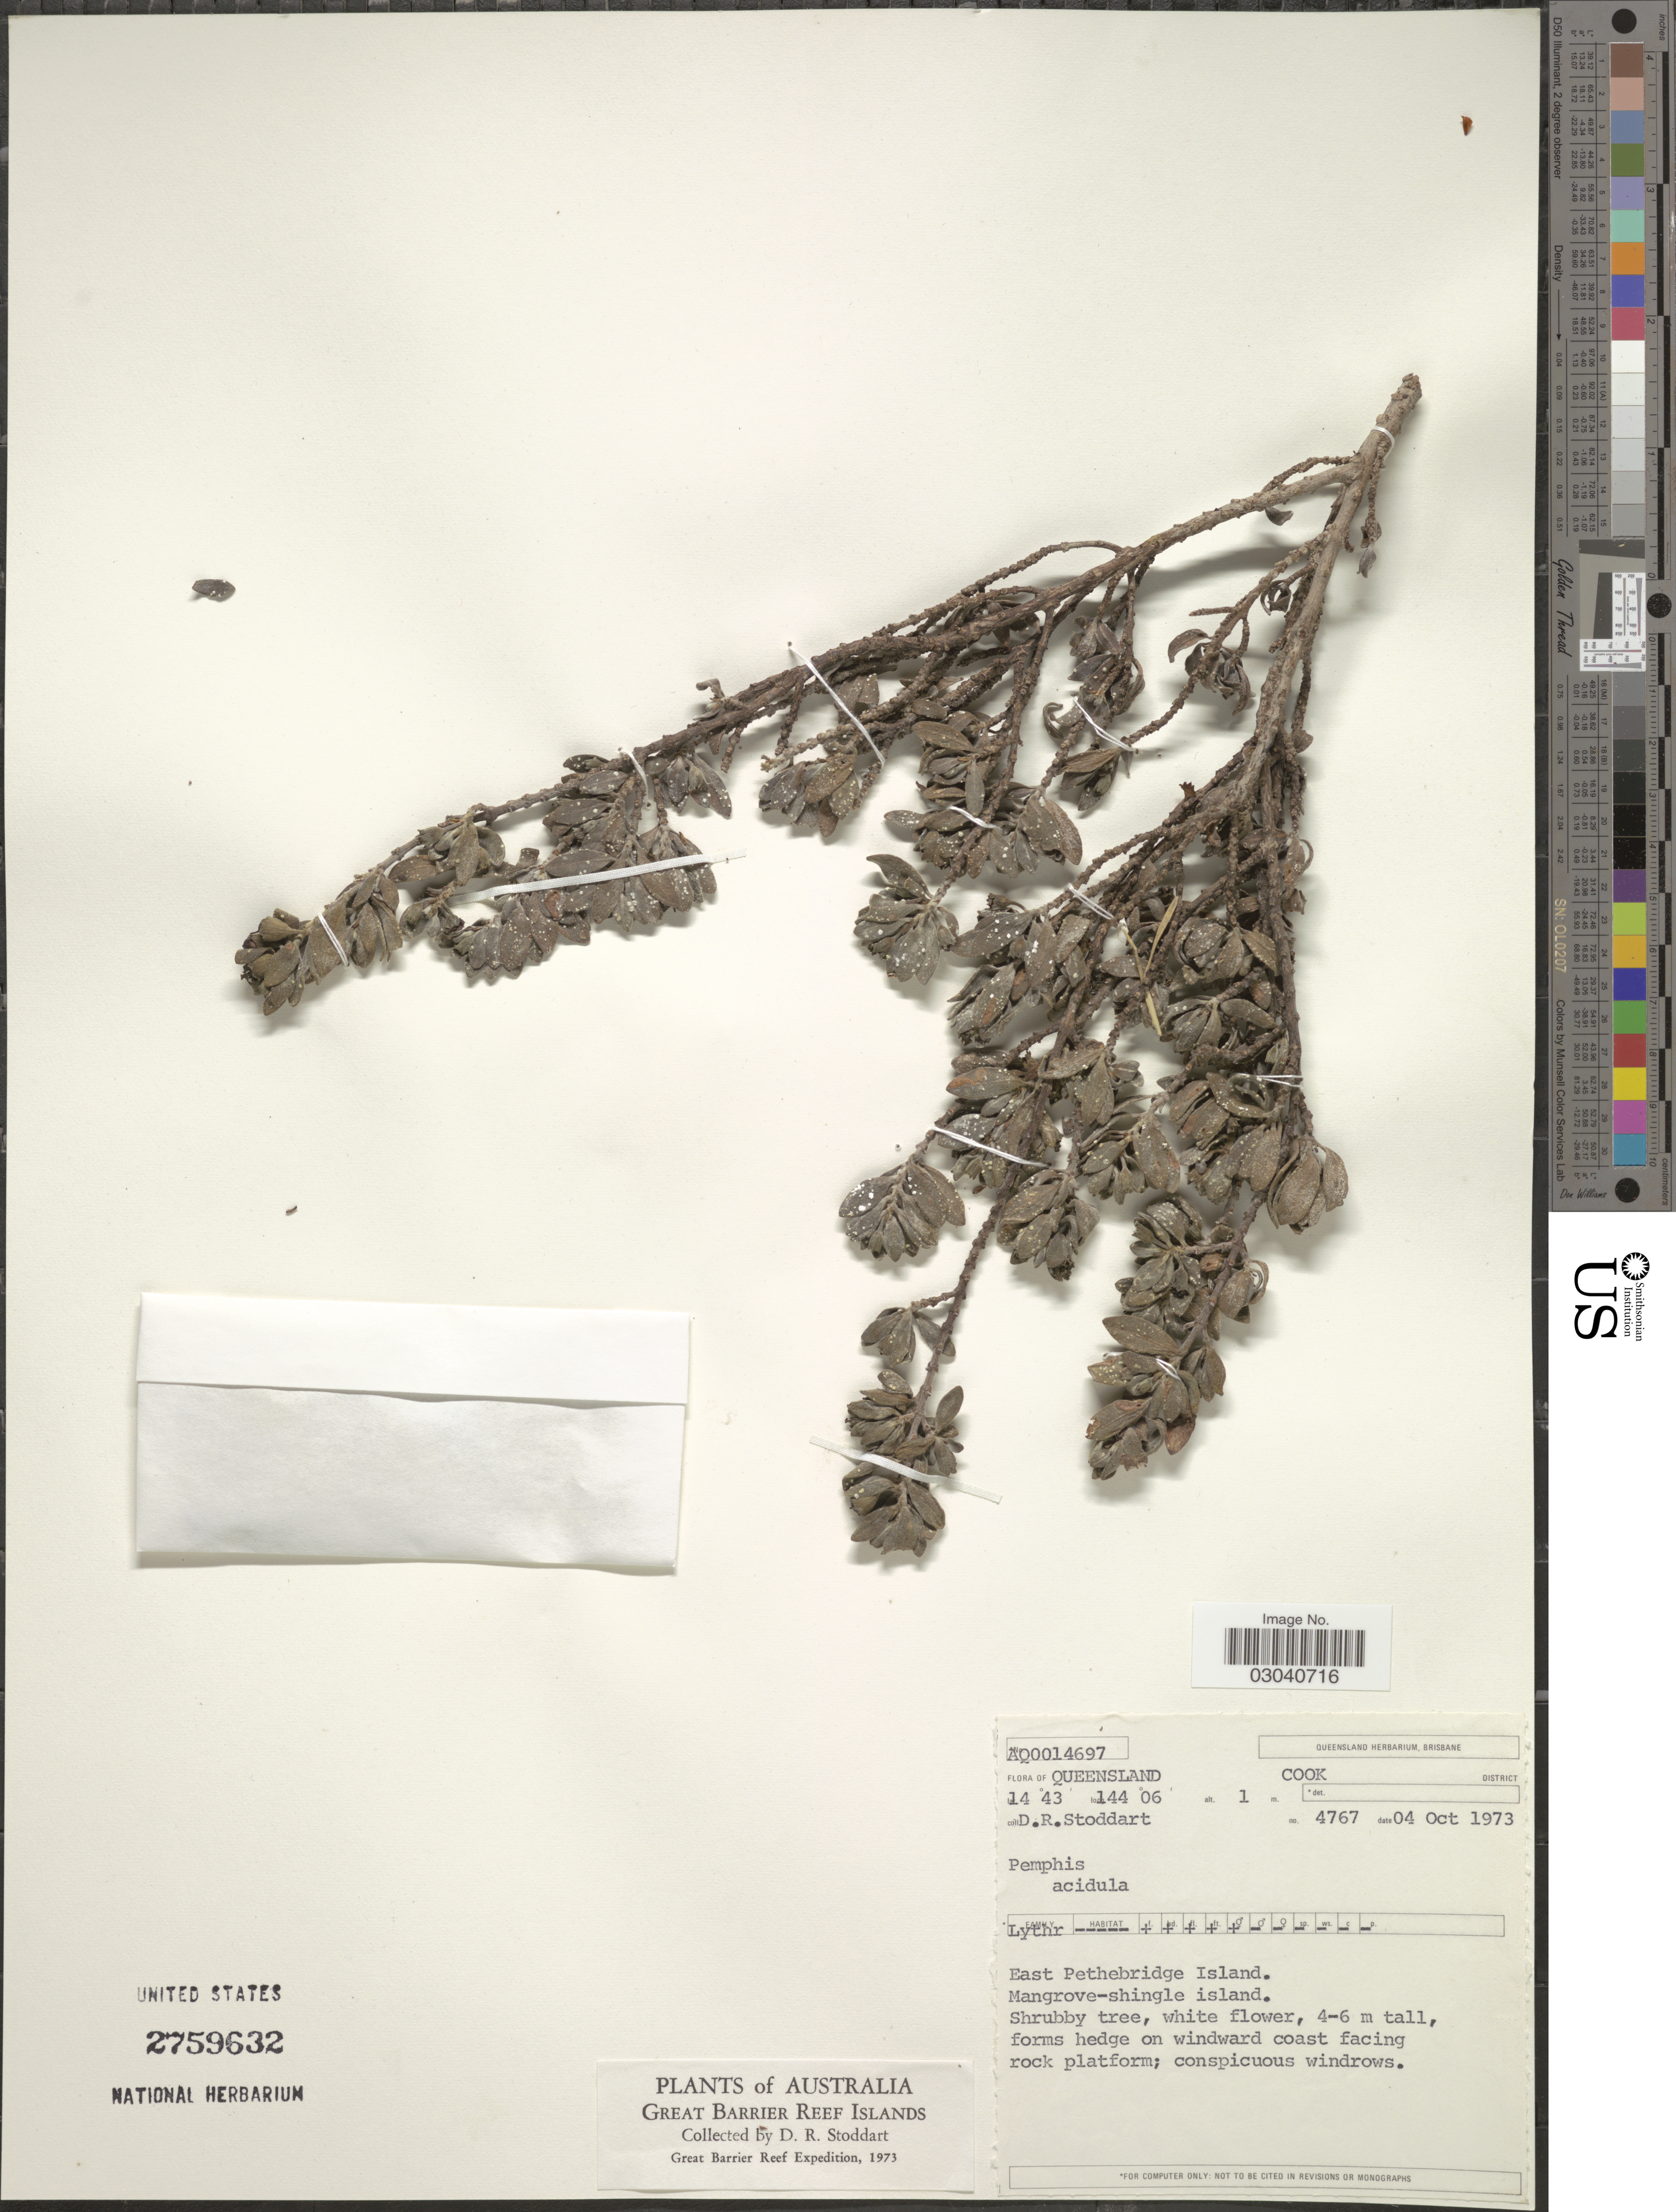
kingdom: Plantae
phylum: Tracheophyta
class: Magnoliopsida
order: Myrtales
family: Lythraceae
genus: Pemphis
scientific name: Pemphis acidula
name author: J.R. Forst. & G. Forst.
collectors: D. R. Stoddart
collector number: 4767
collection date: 1973-10-04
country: Australia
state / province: Queensland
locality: Great Barrier Reef Islands. Cook District. East Pethebridge Island. Mangrove-shingle island.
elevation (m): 1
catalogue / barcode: US 2759632